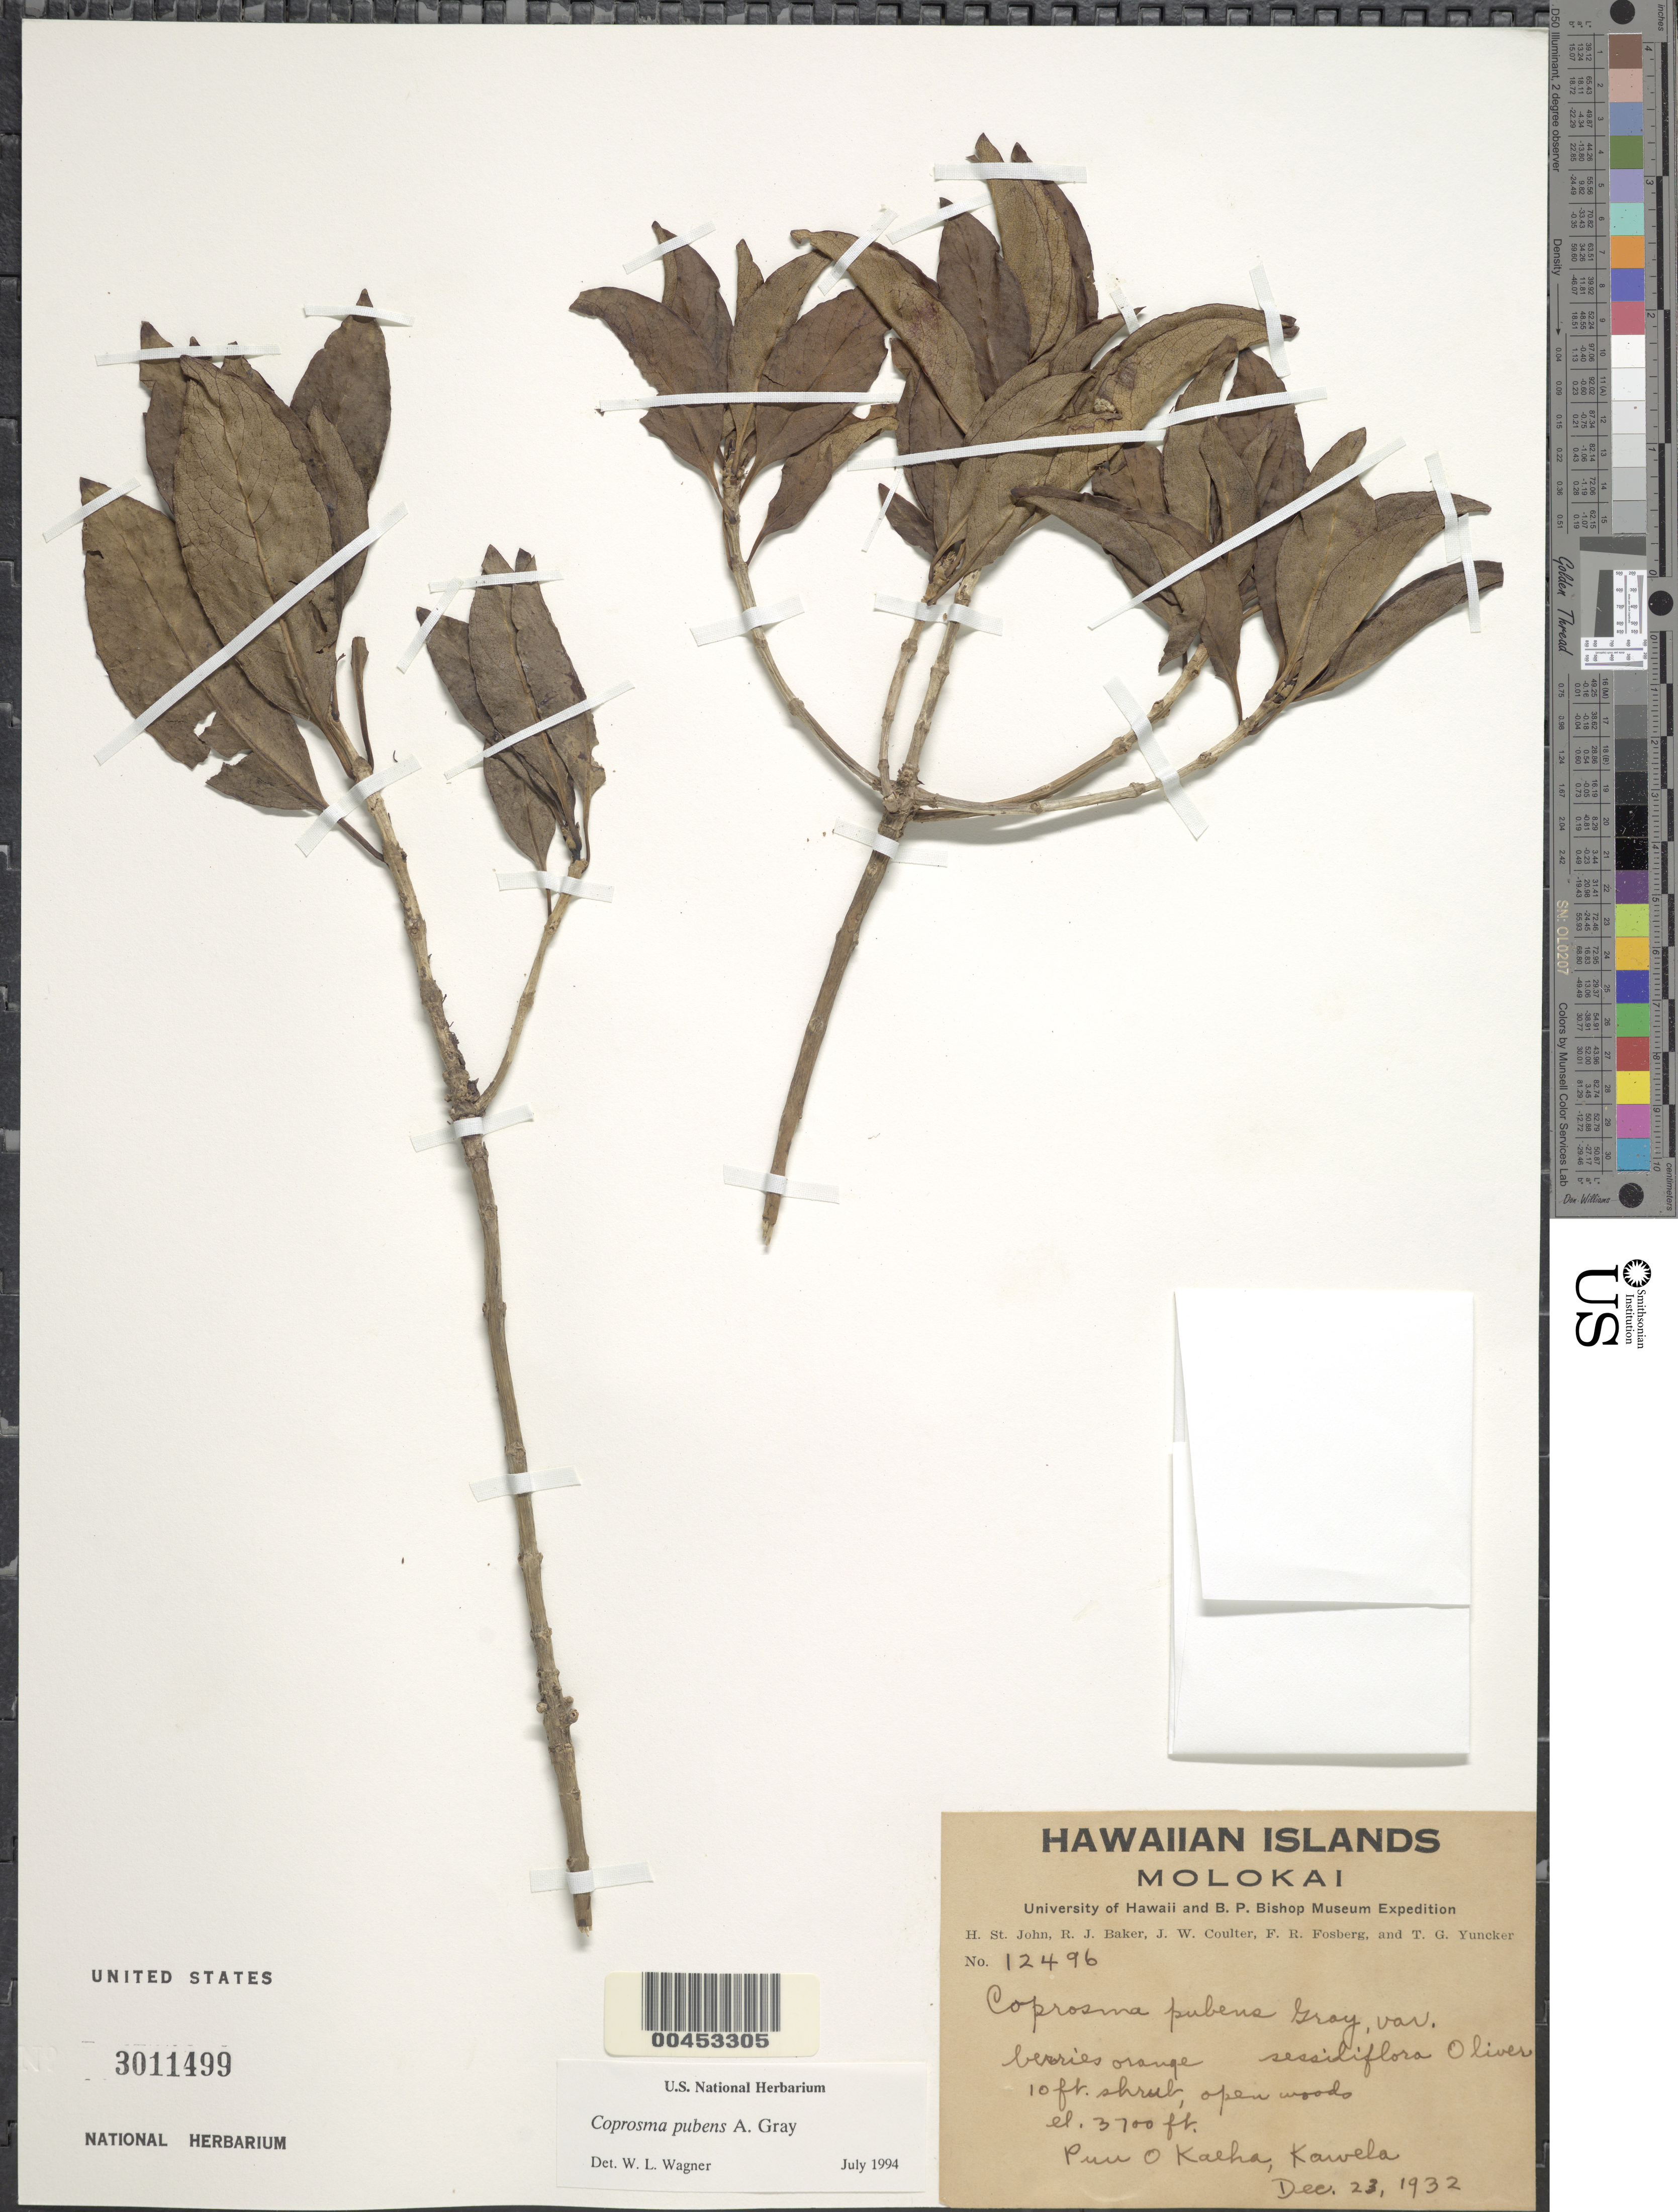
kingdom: Plantae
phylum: Tracheophyta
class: Magnoliopsida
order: Gentianales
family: Rubiaceae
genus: Coprosma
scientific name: Coprosma pubens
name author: A. Gray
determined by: Wagner, W. L., (BOT), Smithsonian Institution - National Museum of Natural History (UNITED STATES)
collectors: H. St. John, R. J. Baker, J. W. Coulter & F. R. Fosberg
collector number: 12496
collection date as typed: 23 Dec 1932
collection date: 1932-12-23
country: United States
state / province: Hawaii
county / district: Maui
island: Moloka'i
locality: Puu o Kaeha, Kawela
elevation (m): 1128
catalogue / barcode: US 3011499